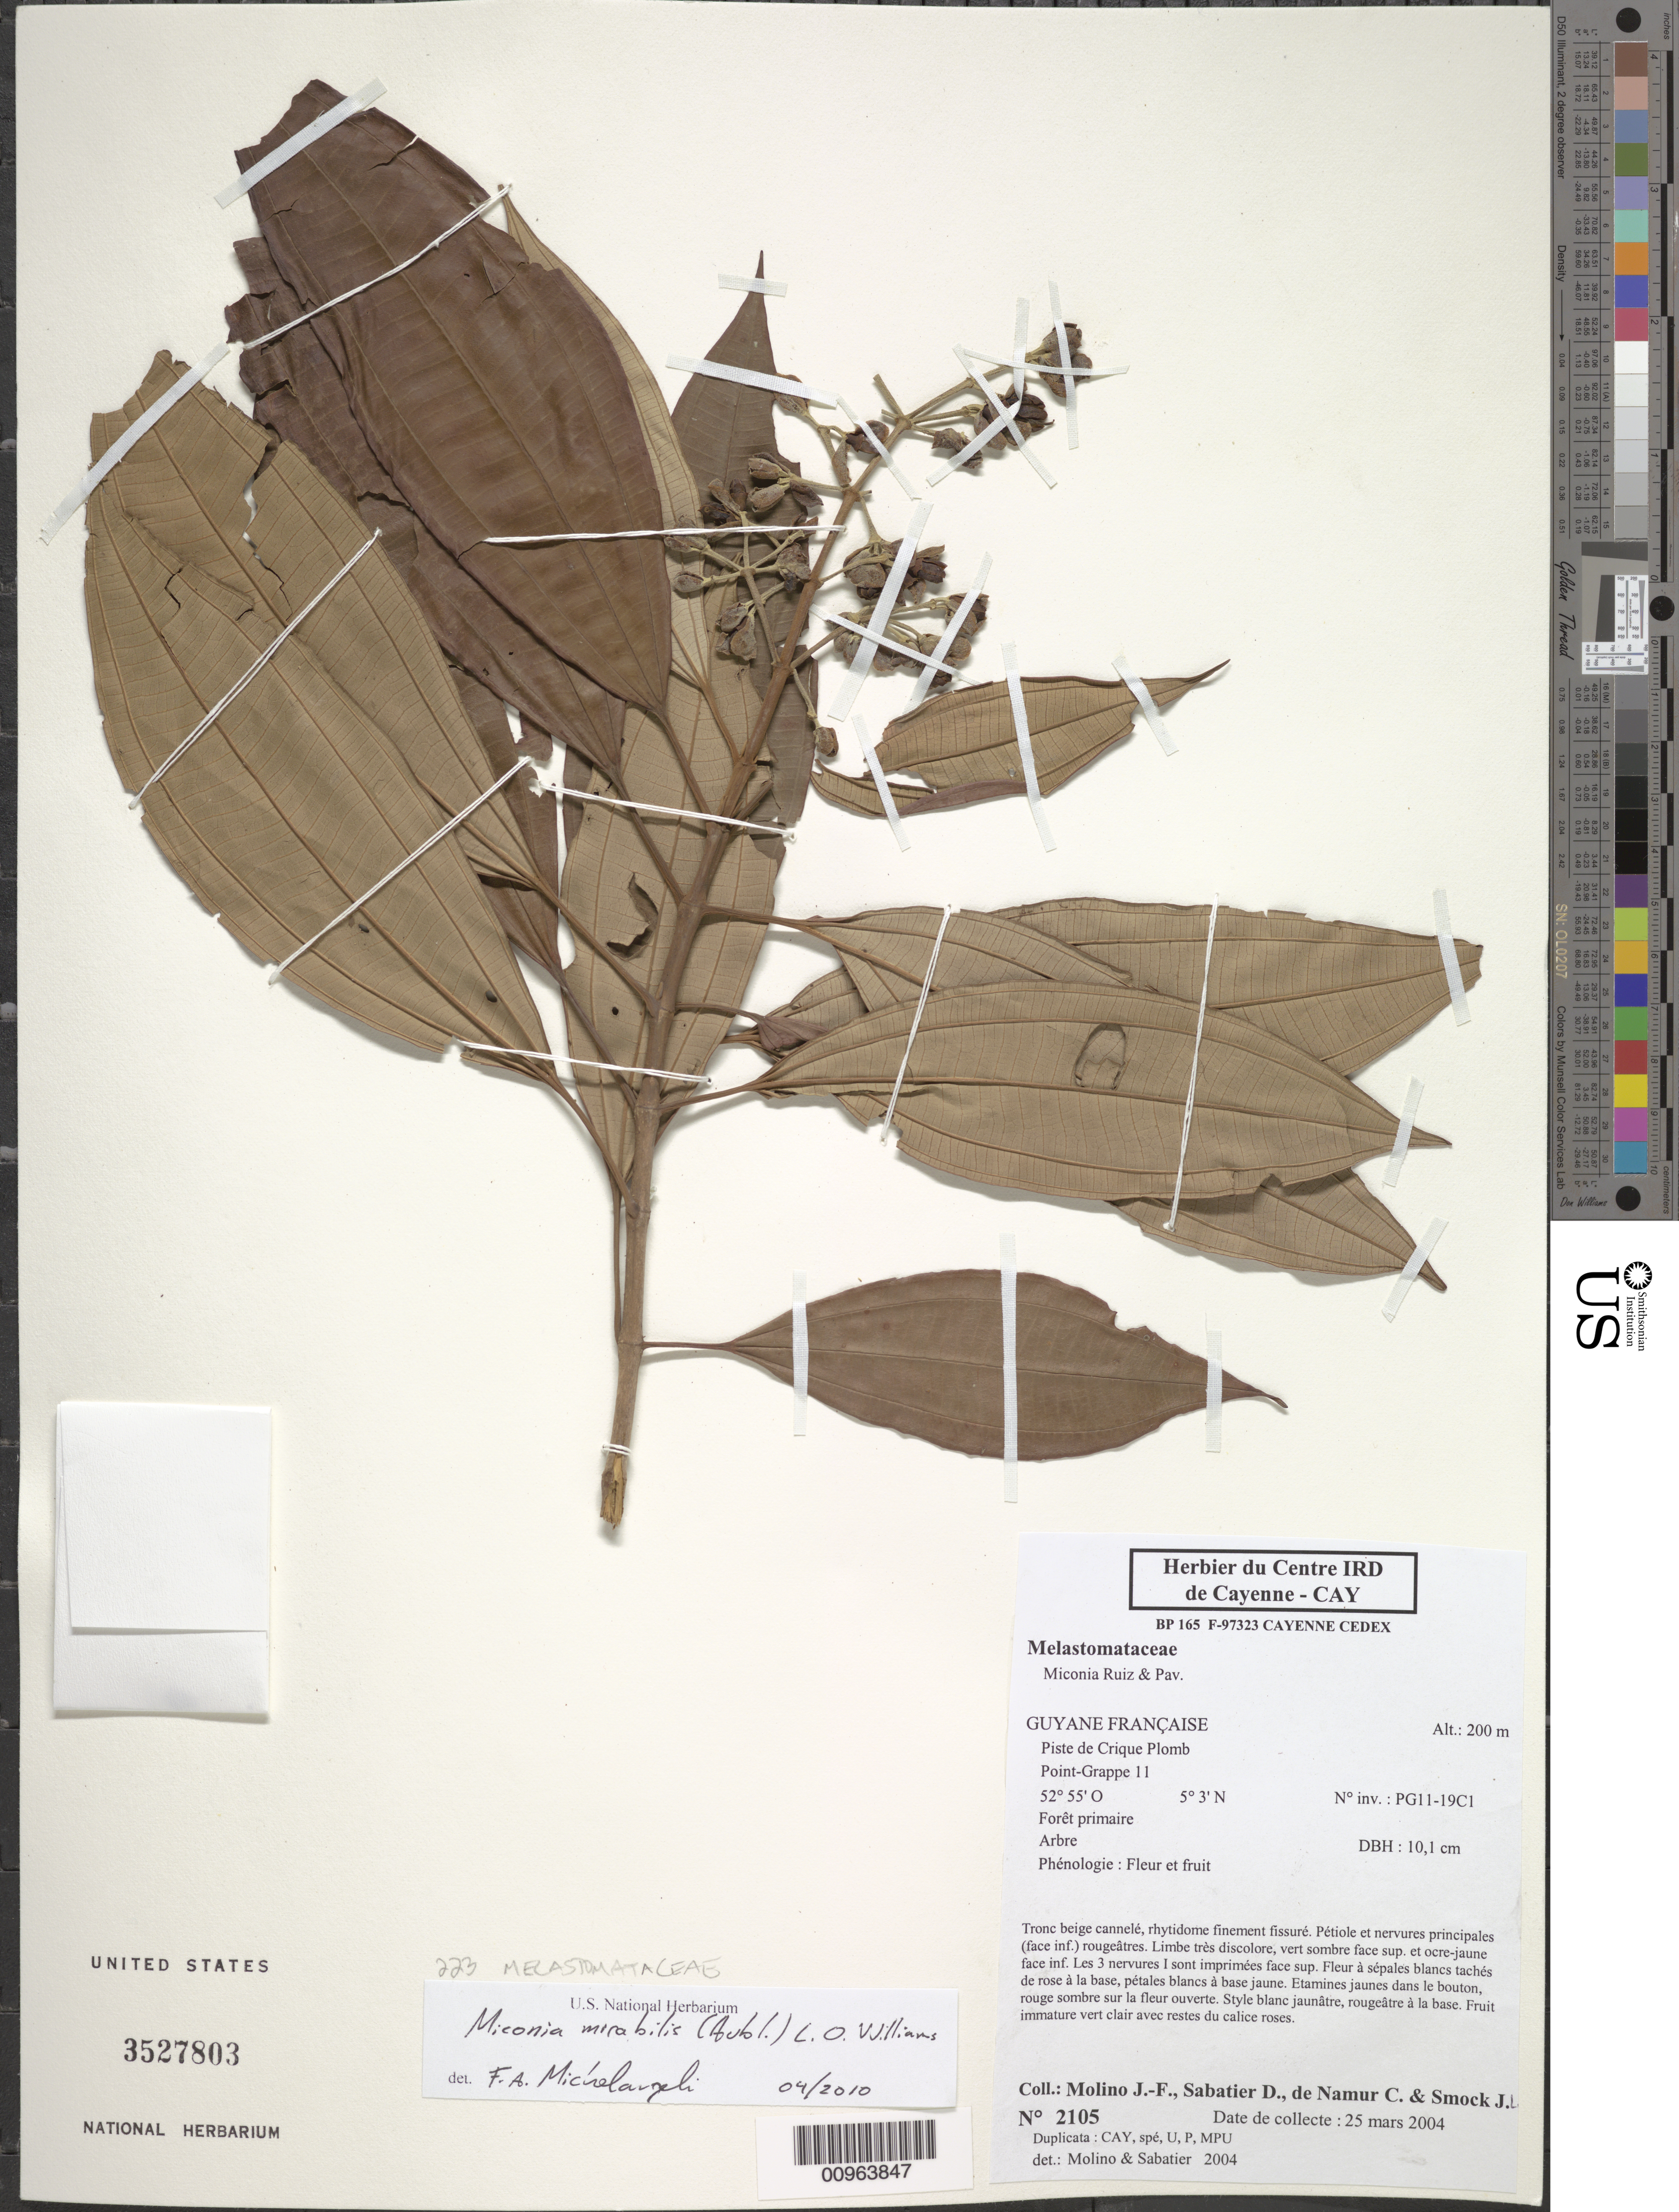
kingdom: Plantae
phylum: Tracheophyta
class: Magnoliopsida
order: Myrtales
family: Melastomataceae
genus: Miconia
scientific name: Miconia mirabilis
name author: (Aubl.) L.O. Williams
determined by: Michelangeli, F. A.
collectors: J. Molino, D. Sabatier, C. Namur & J. Smock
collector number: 2105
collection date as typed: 25-Mar-04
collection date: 2004-03-25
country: French Guiana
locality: Piste de Crique Plomb. Point-Grappe 11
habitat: Foret primaire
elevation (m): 120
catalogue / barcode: US 3527803